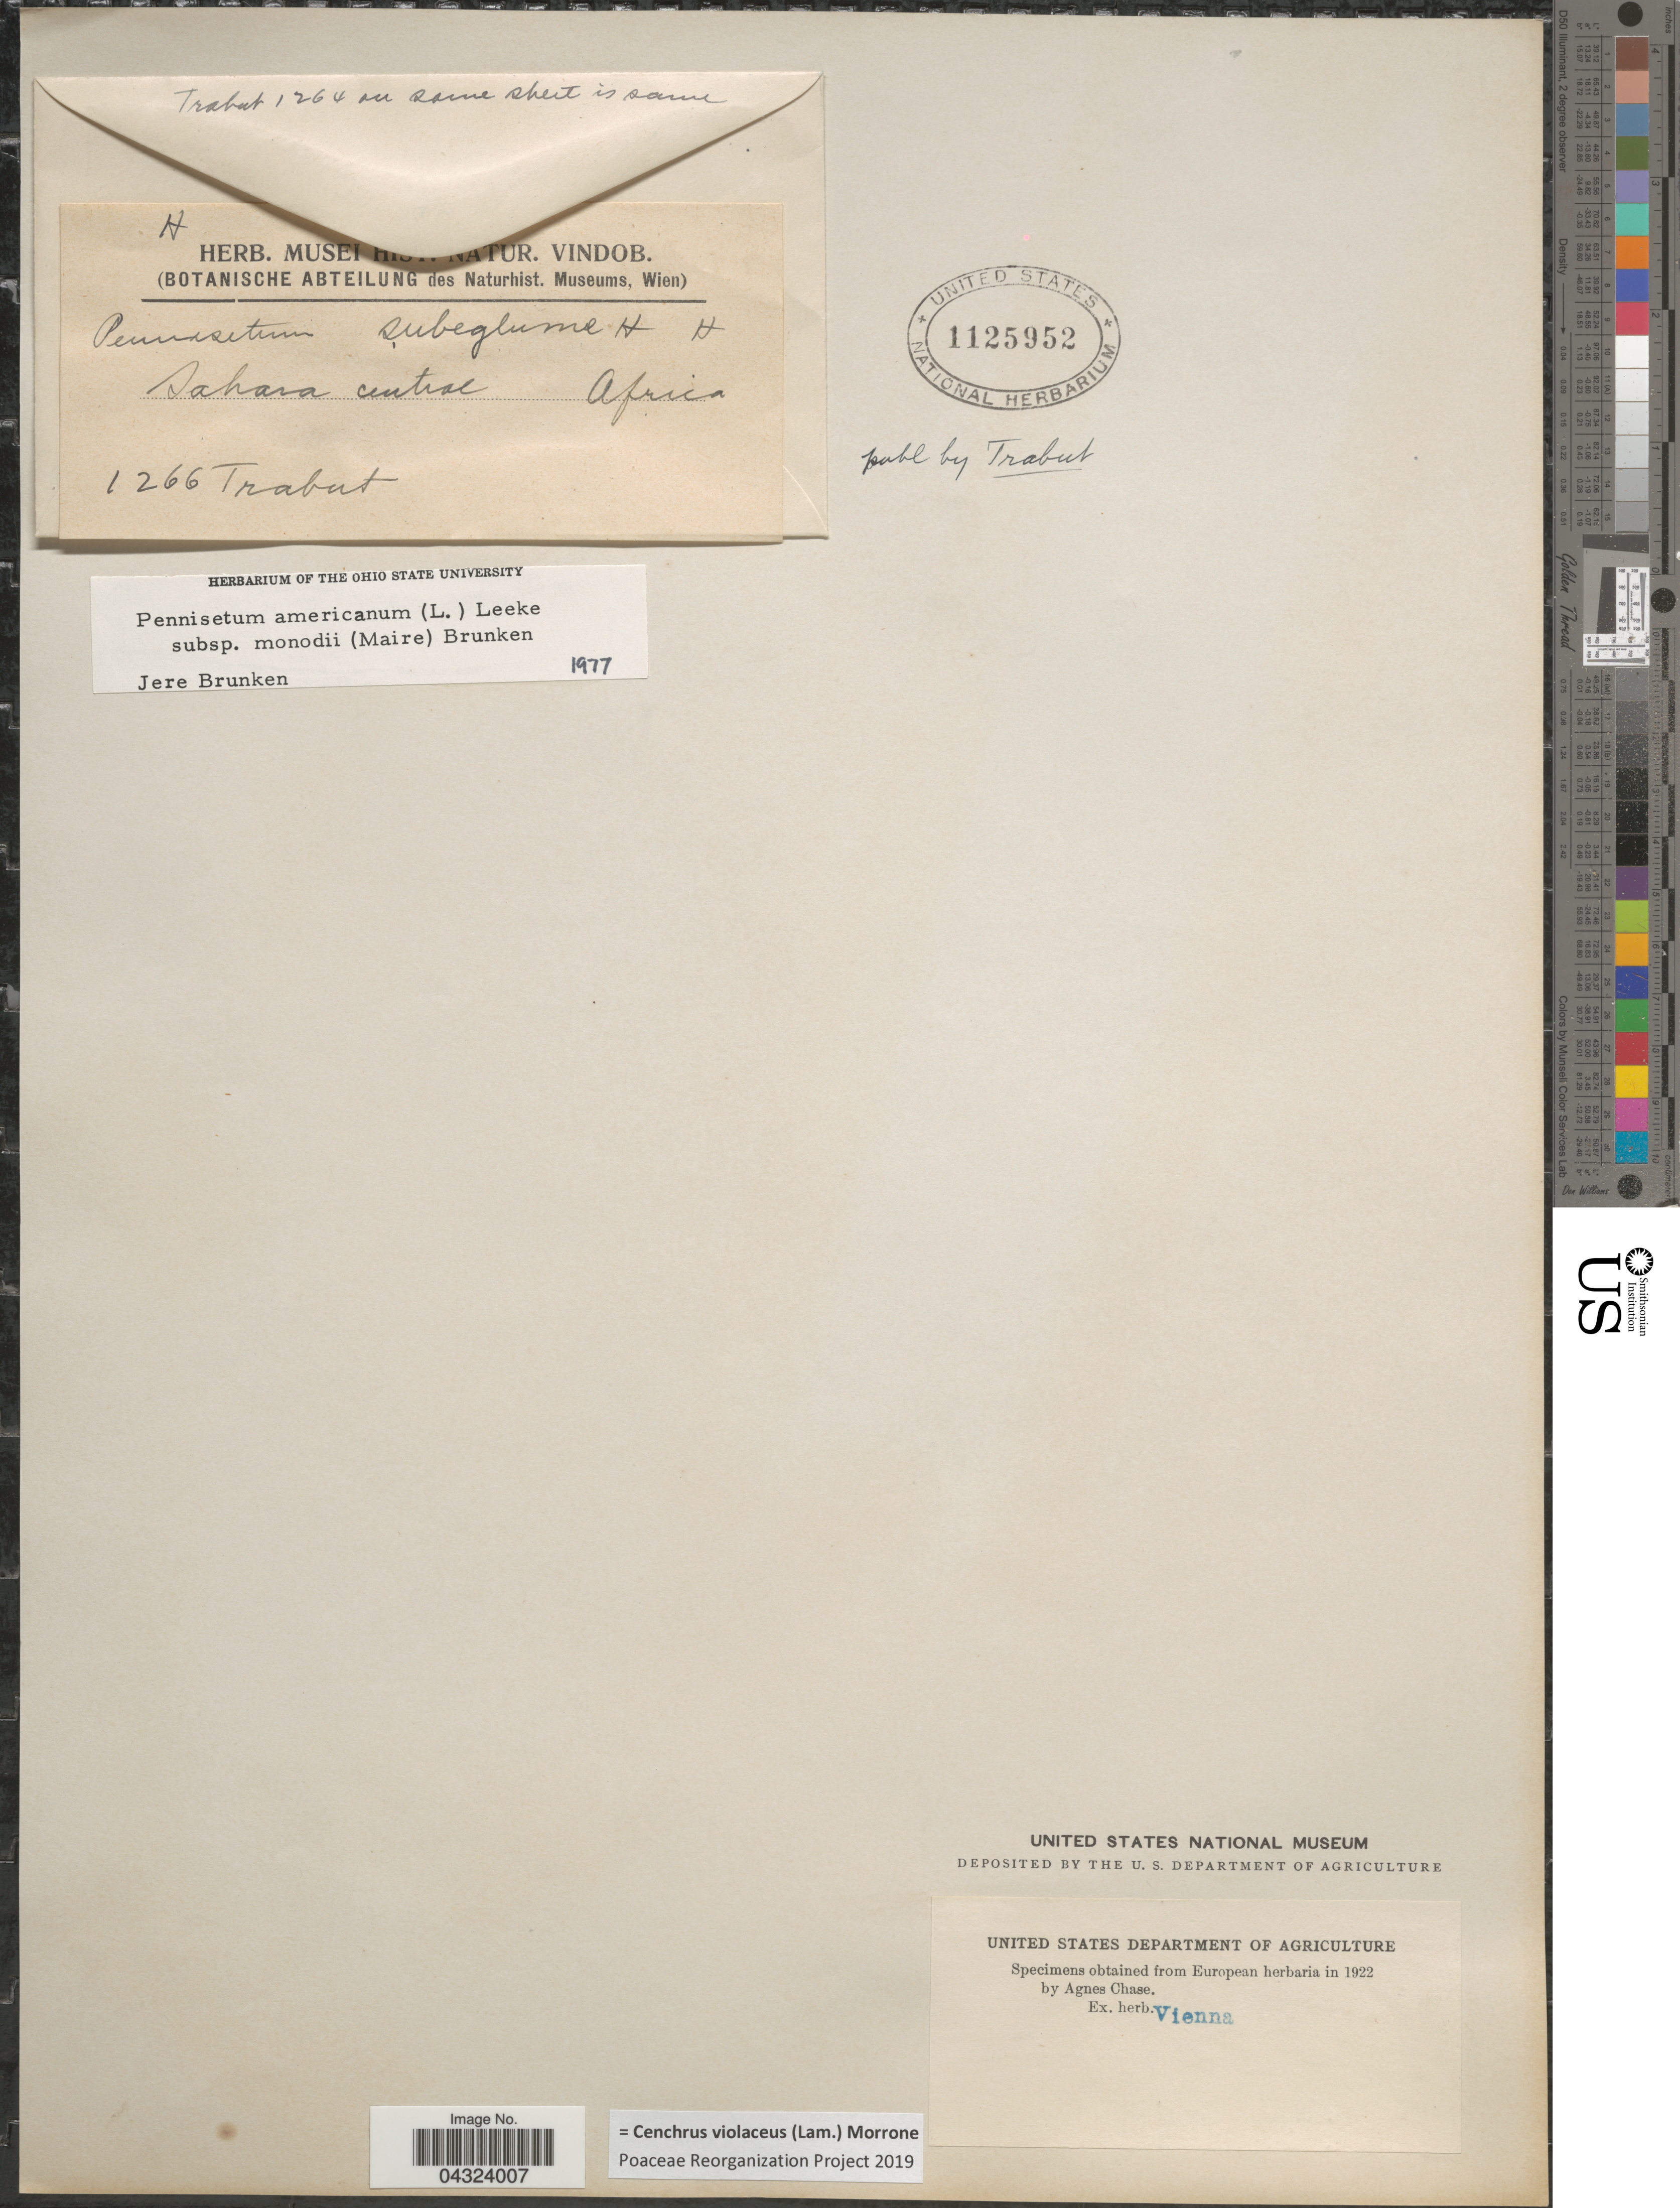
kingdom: Plantae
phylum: Tracheophyta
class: Liliopsida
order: Poales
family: Poaceae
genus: Cenchrus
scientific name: Cenchrus violaceus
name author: (Lam.) Morrone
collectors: Trabut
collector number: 1266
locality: Sahara central Africa.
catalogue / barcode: US 1125952